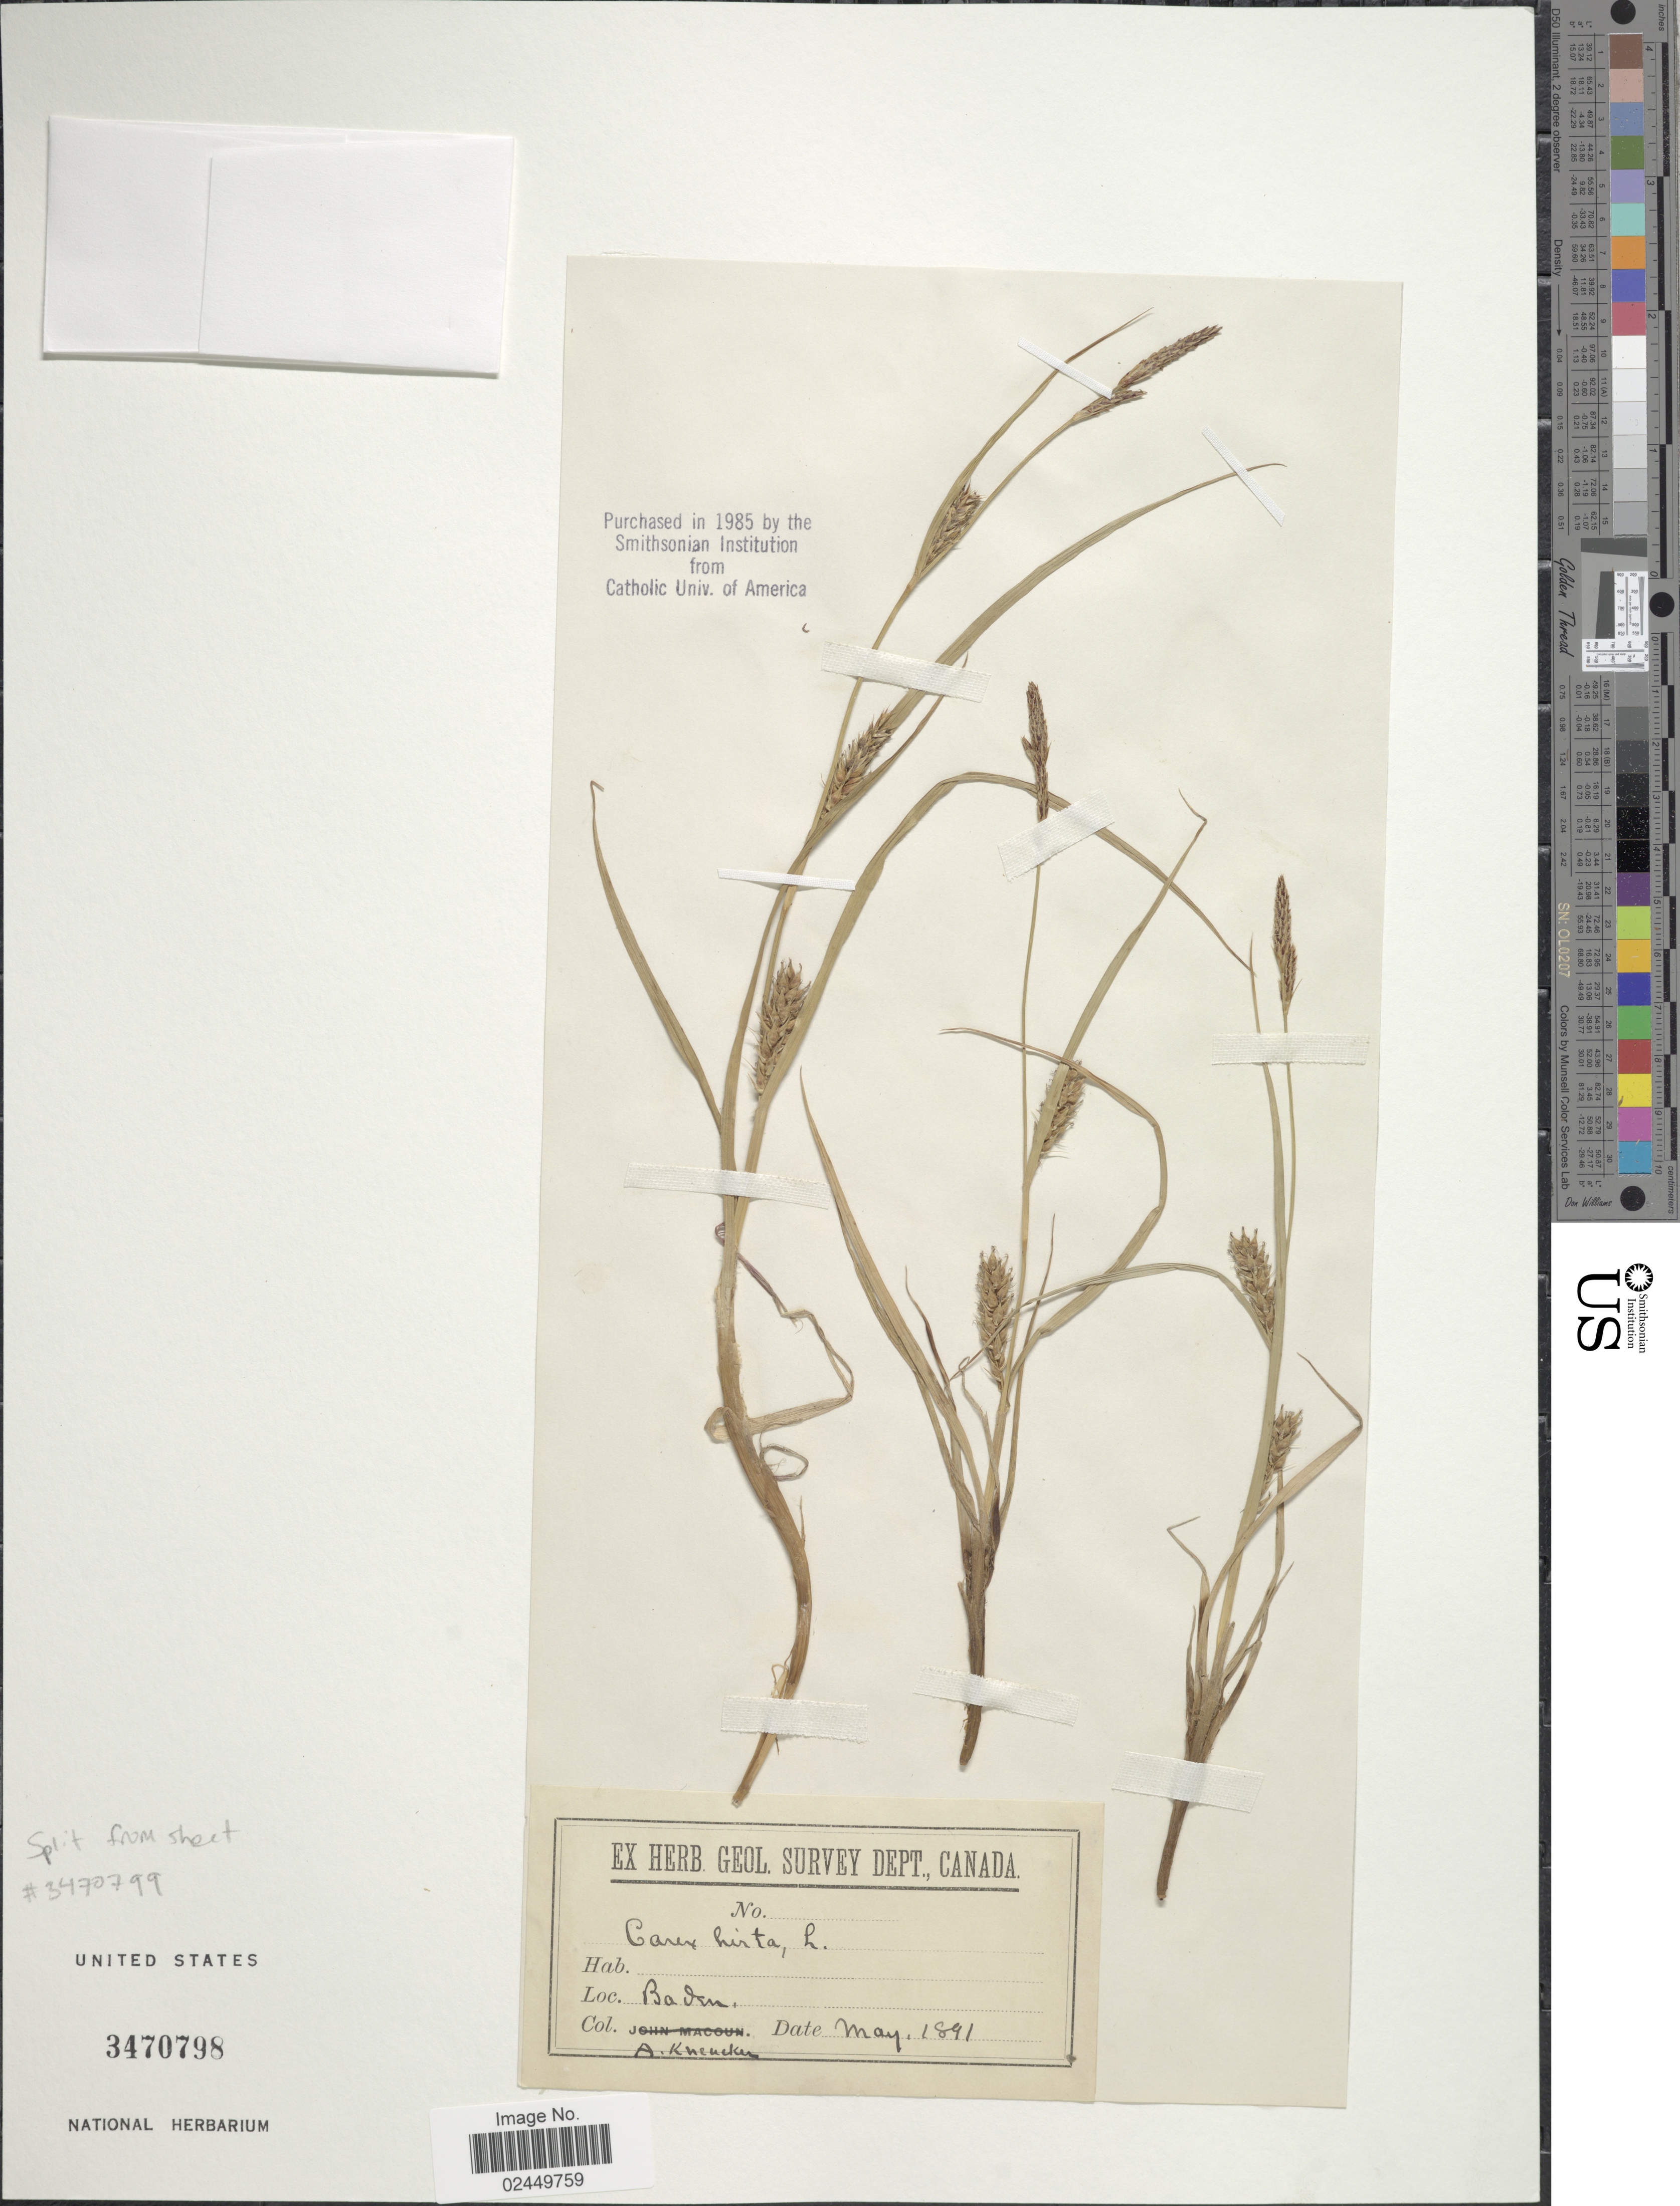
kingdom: Plantae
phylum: Tracheophyta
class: Liliopsida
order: Poales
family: Cyperaceae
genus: Carex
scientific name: Carex hirta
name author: L.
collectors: A. Kneucker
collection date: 1891-05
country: Germany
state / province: Baden-Württemberg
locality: Baden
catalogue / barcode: US 3470798